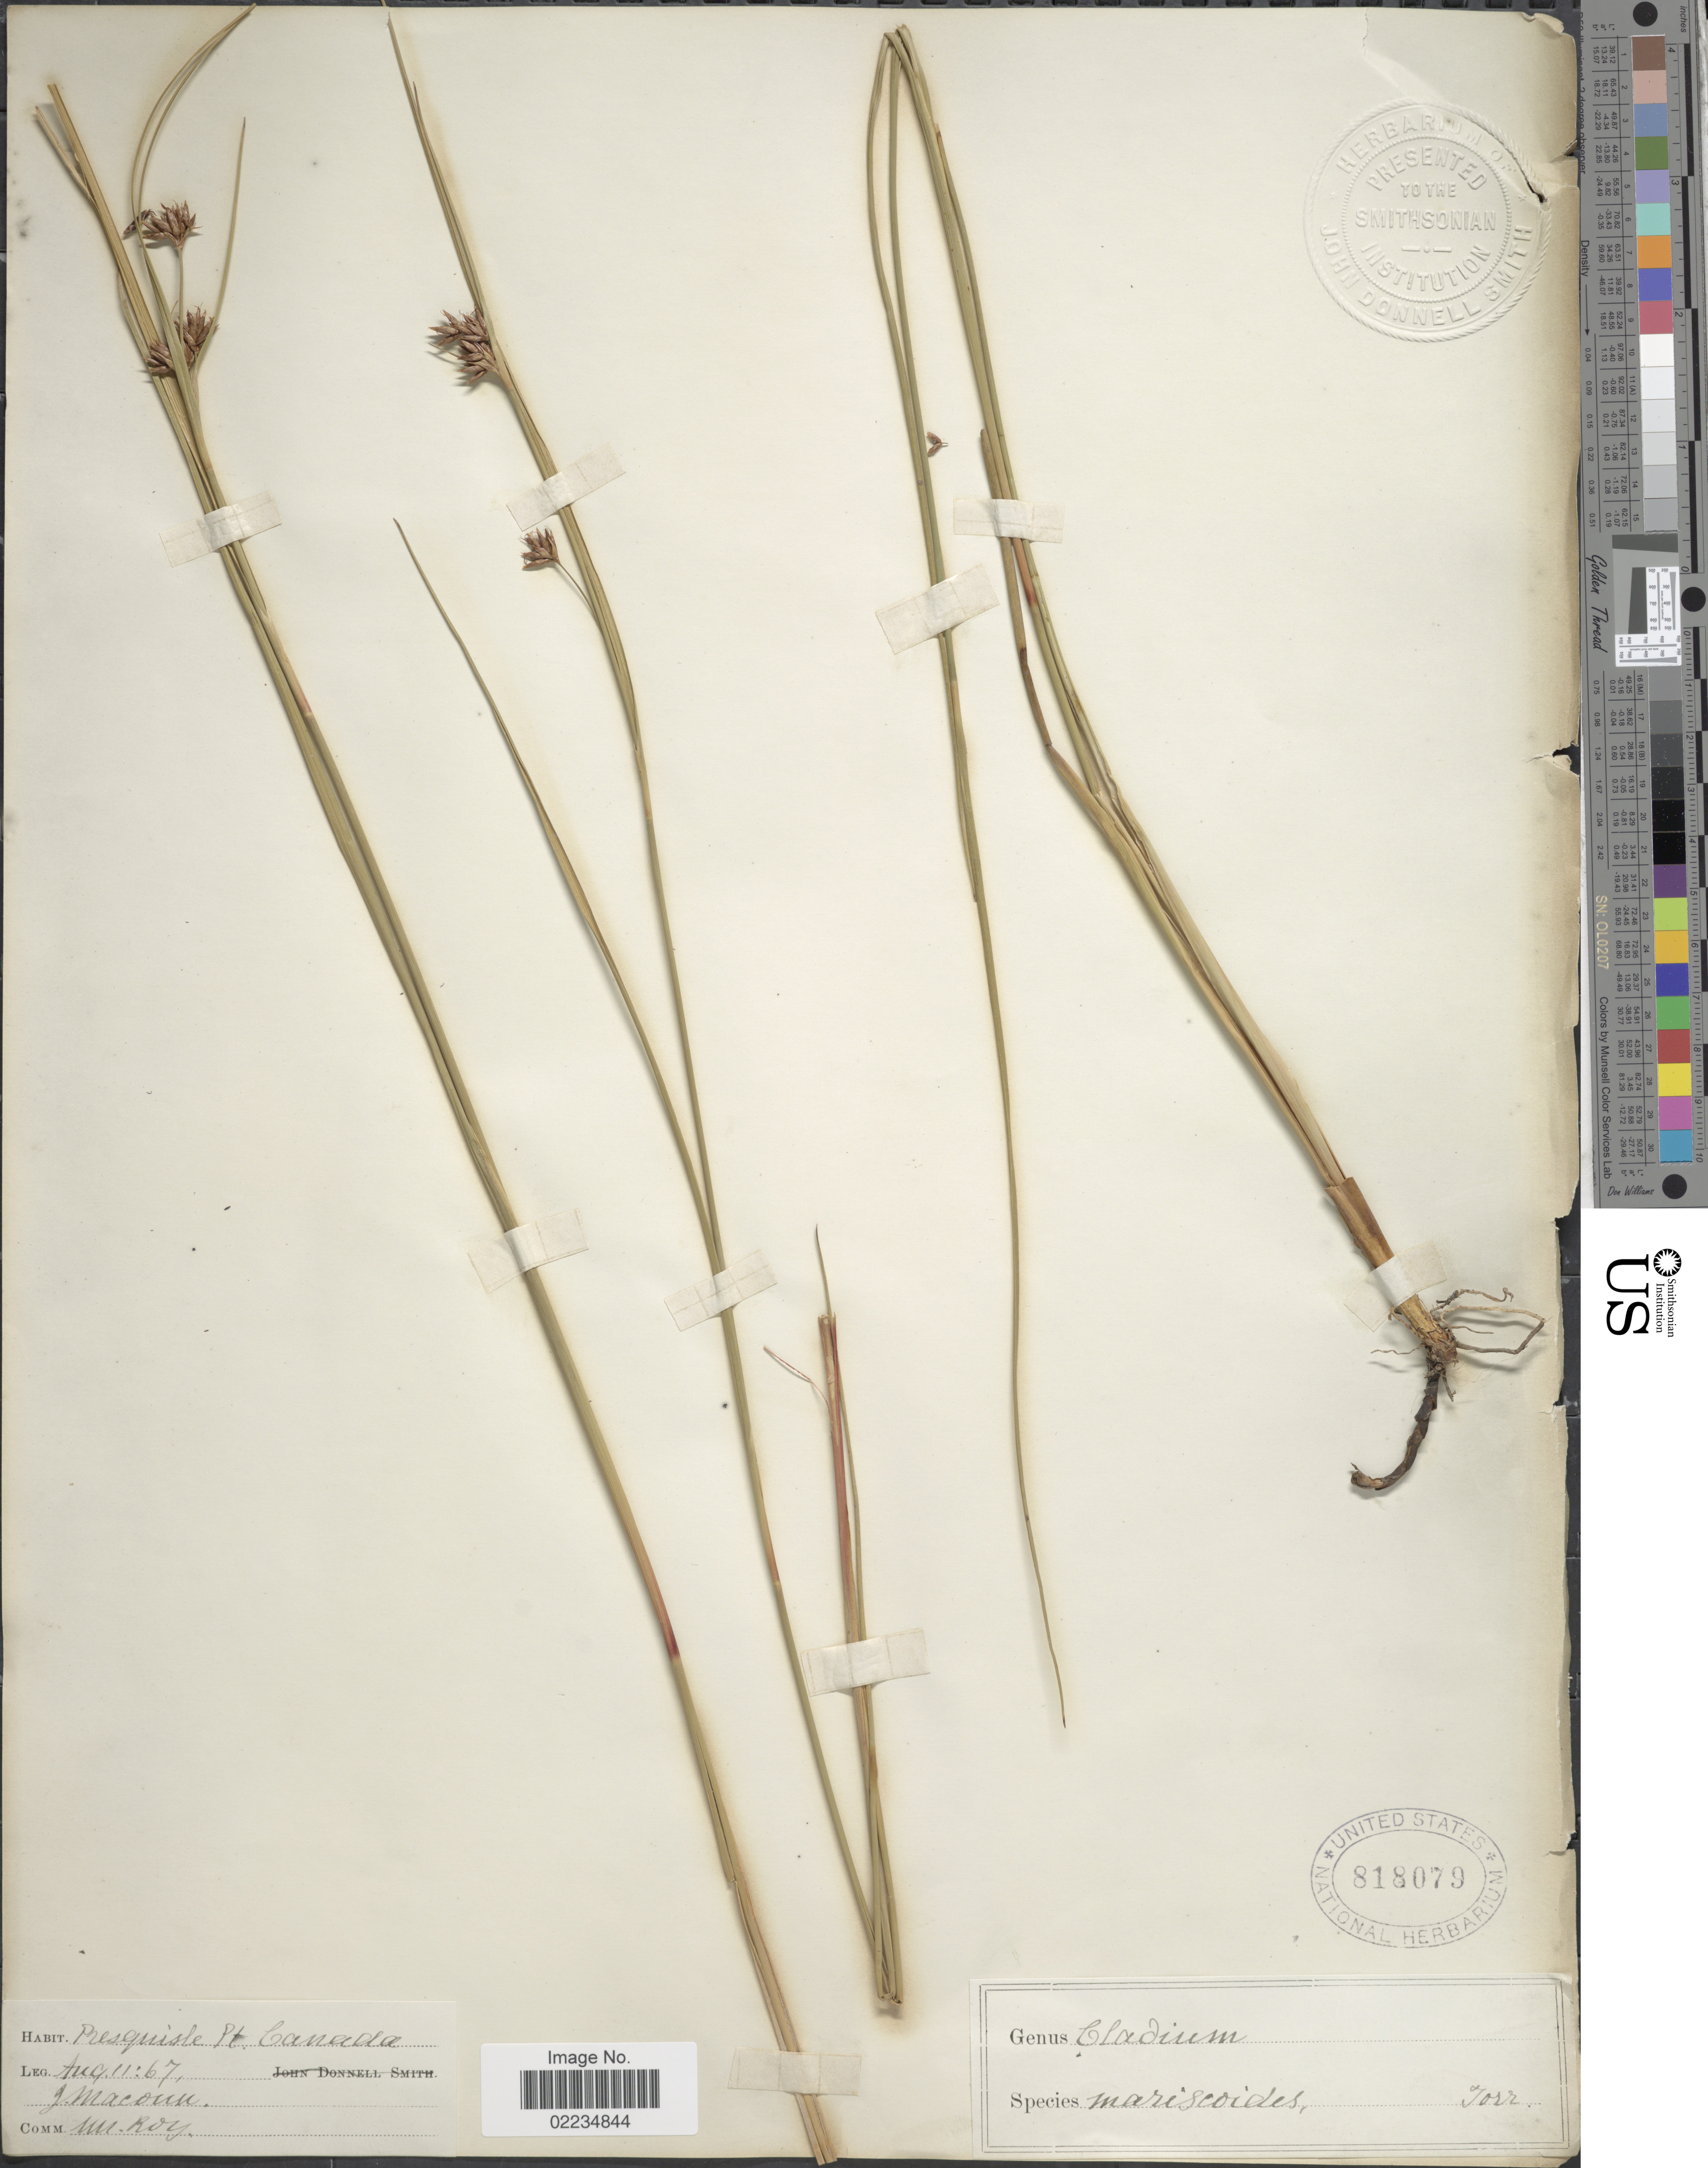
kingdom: Plantae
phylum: Tracheophyta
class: Liliopsida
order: Poales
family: Cyperaceae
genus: Cladium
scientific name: Cladium mariscoides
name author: (Muhl.) Torr.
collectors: J. Macoun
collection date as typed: Transcribed d/m/y: 11/8/67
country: Canada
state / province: Ontario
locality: Presquisle Pt.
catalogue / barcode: US 818079